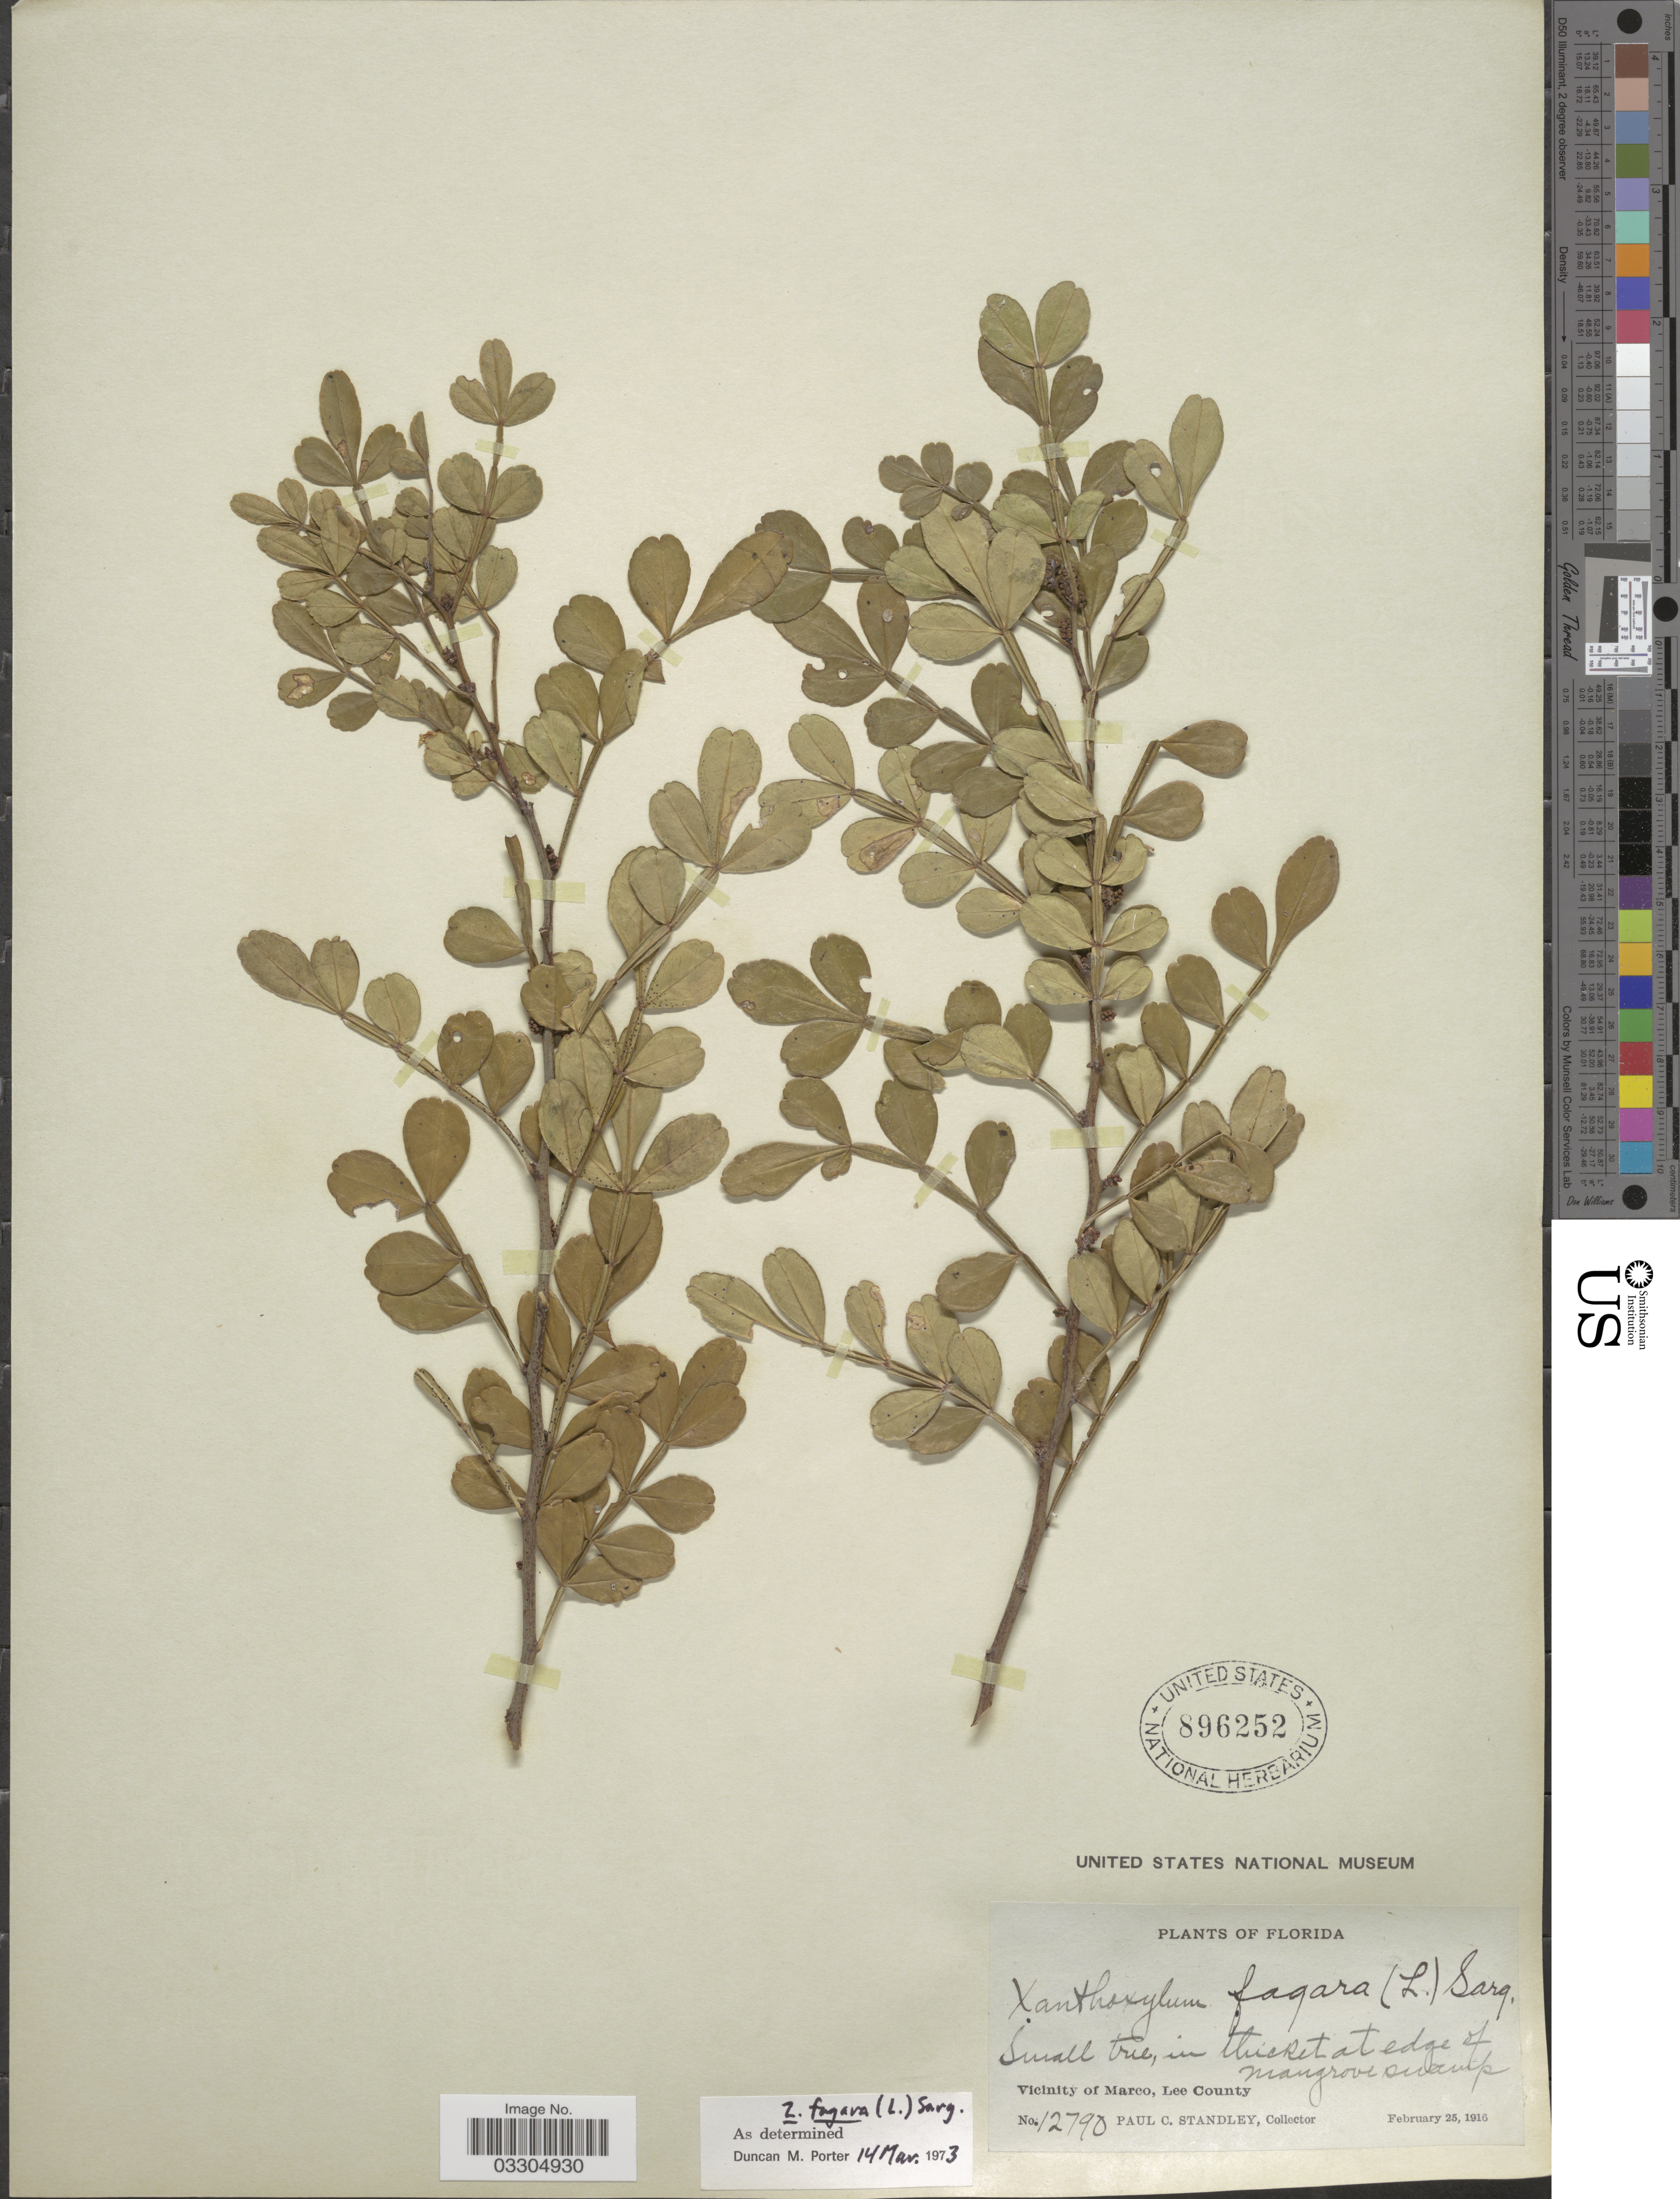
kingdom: Plantae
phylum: Tracheophyta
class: Magnoliopsida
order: Sapindales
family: Rutaceae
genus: Zanthoxylum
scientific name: Zanthoxylum fagara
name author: (L.) Sarg.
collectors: P. C. Standley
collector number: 12790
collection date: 1916-02-25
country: United States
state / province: Florida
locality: Vicinity of Marco, Lee County.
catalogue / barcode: US 896252